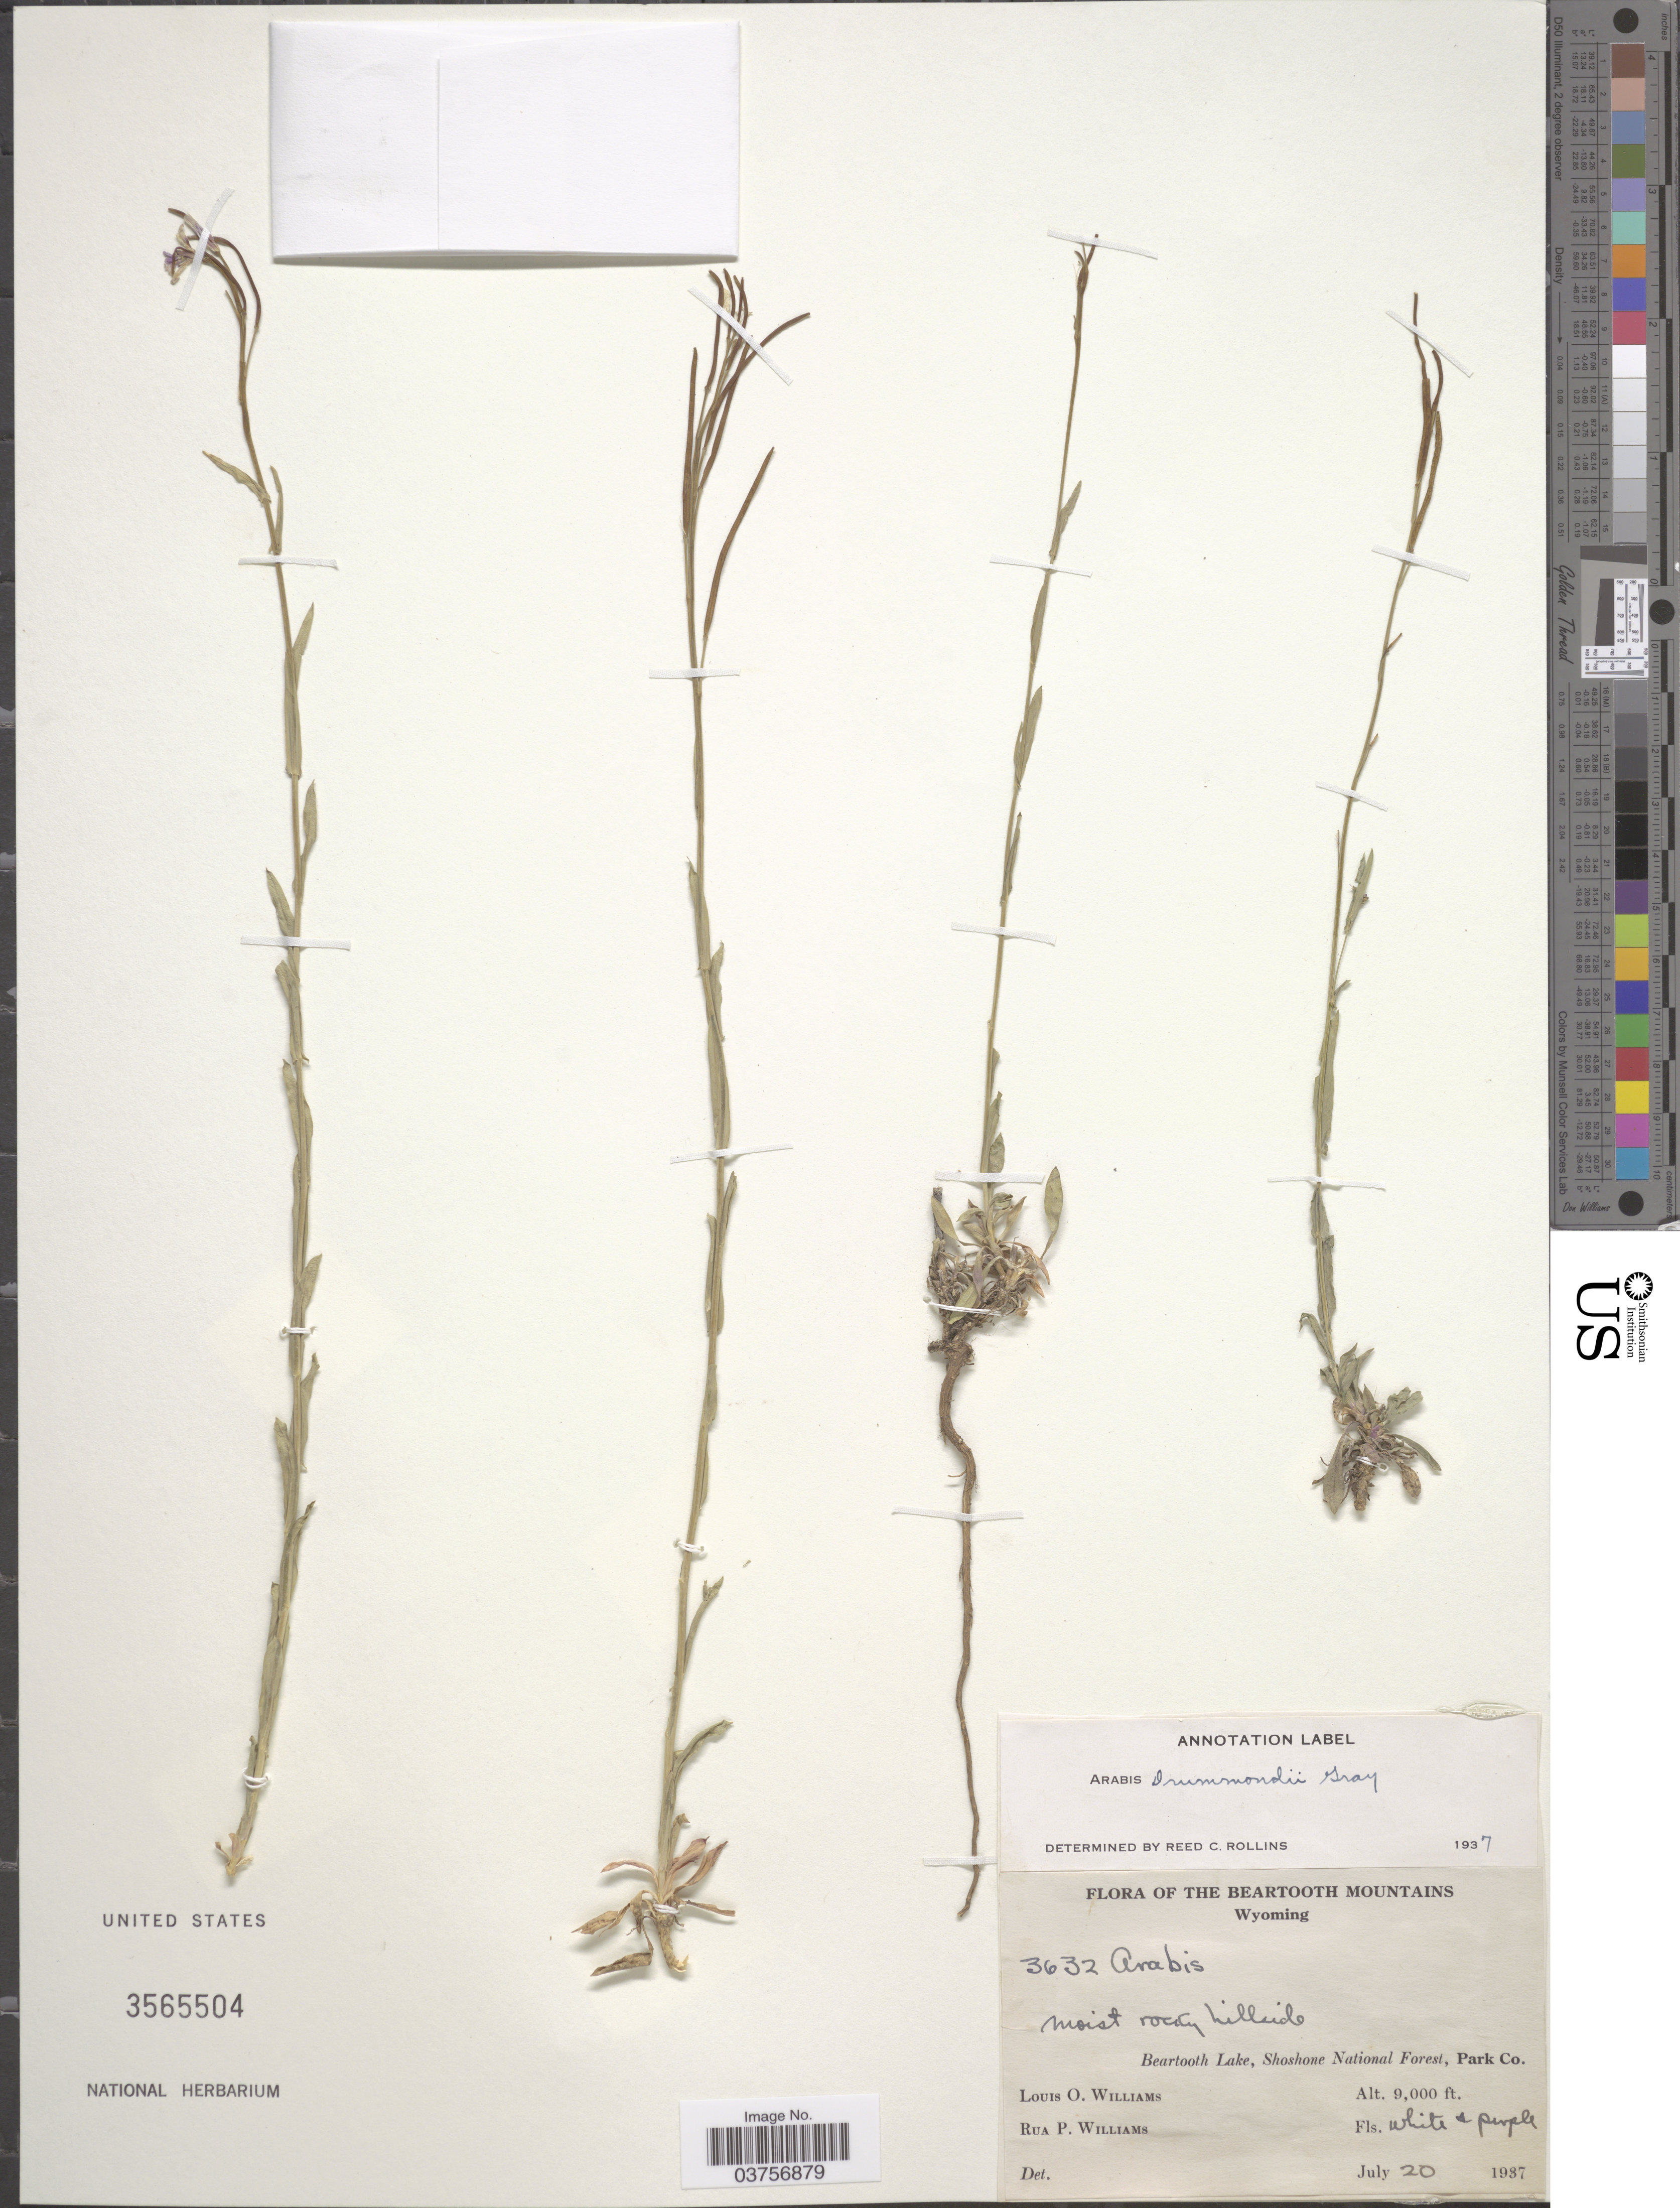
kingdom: Plantae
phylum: Tracheophyta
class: Magnoliopsida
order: Brassicales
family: Brassicaceae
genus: Arabis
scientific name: Arabis drummondii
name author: A. Gray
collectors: L. O. Williams & R. P. Williams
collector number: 3632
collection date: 1937-07-20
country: United States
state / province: Wyoming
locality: The Beartooth Mountains. Moist rocky hillside. Beartooth Lake, Shoshone National Forest, Park Co.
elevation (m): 2743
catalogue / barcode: US 3565504